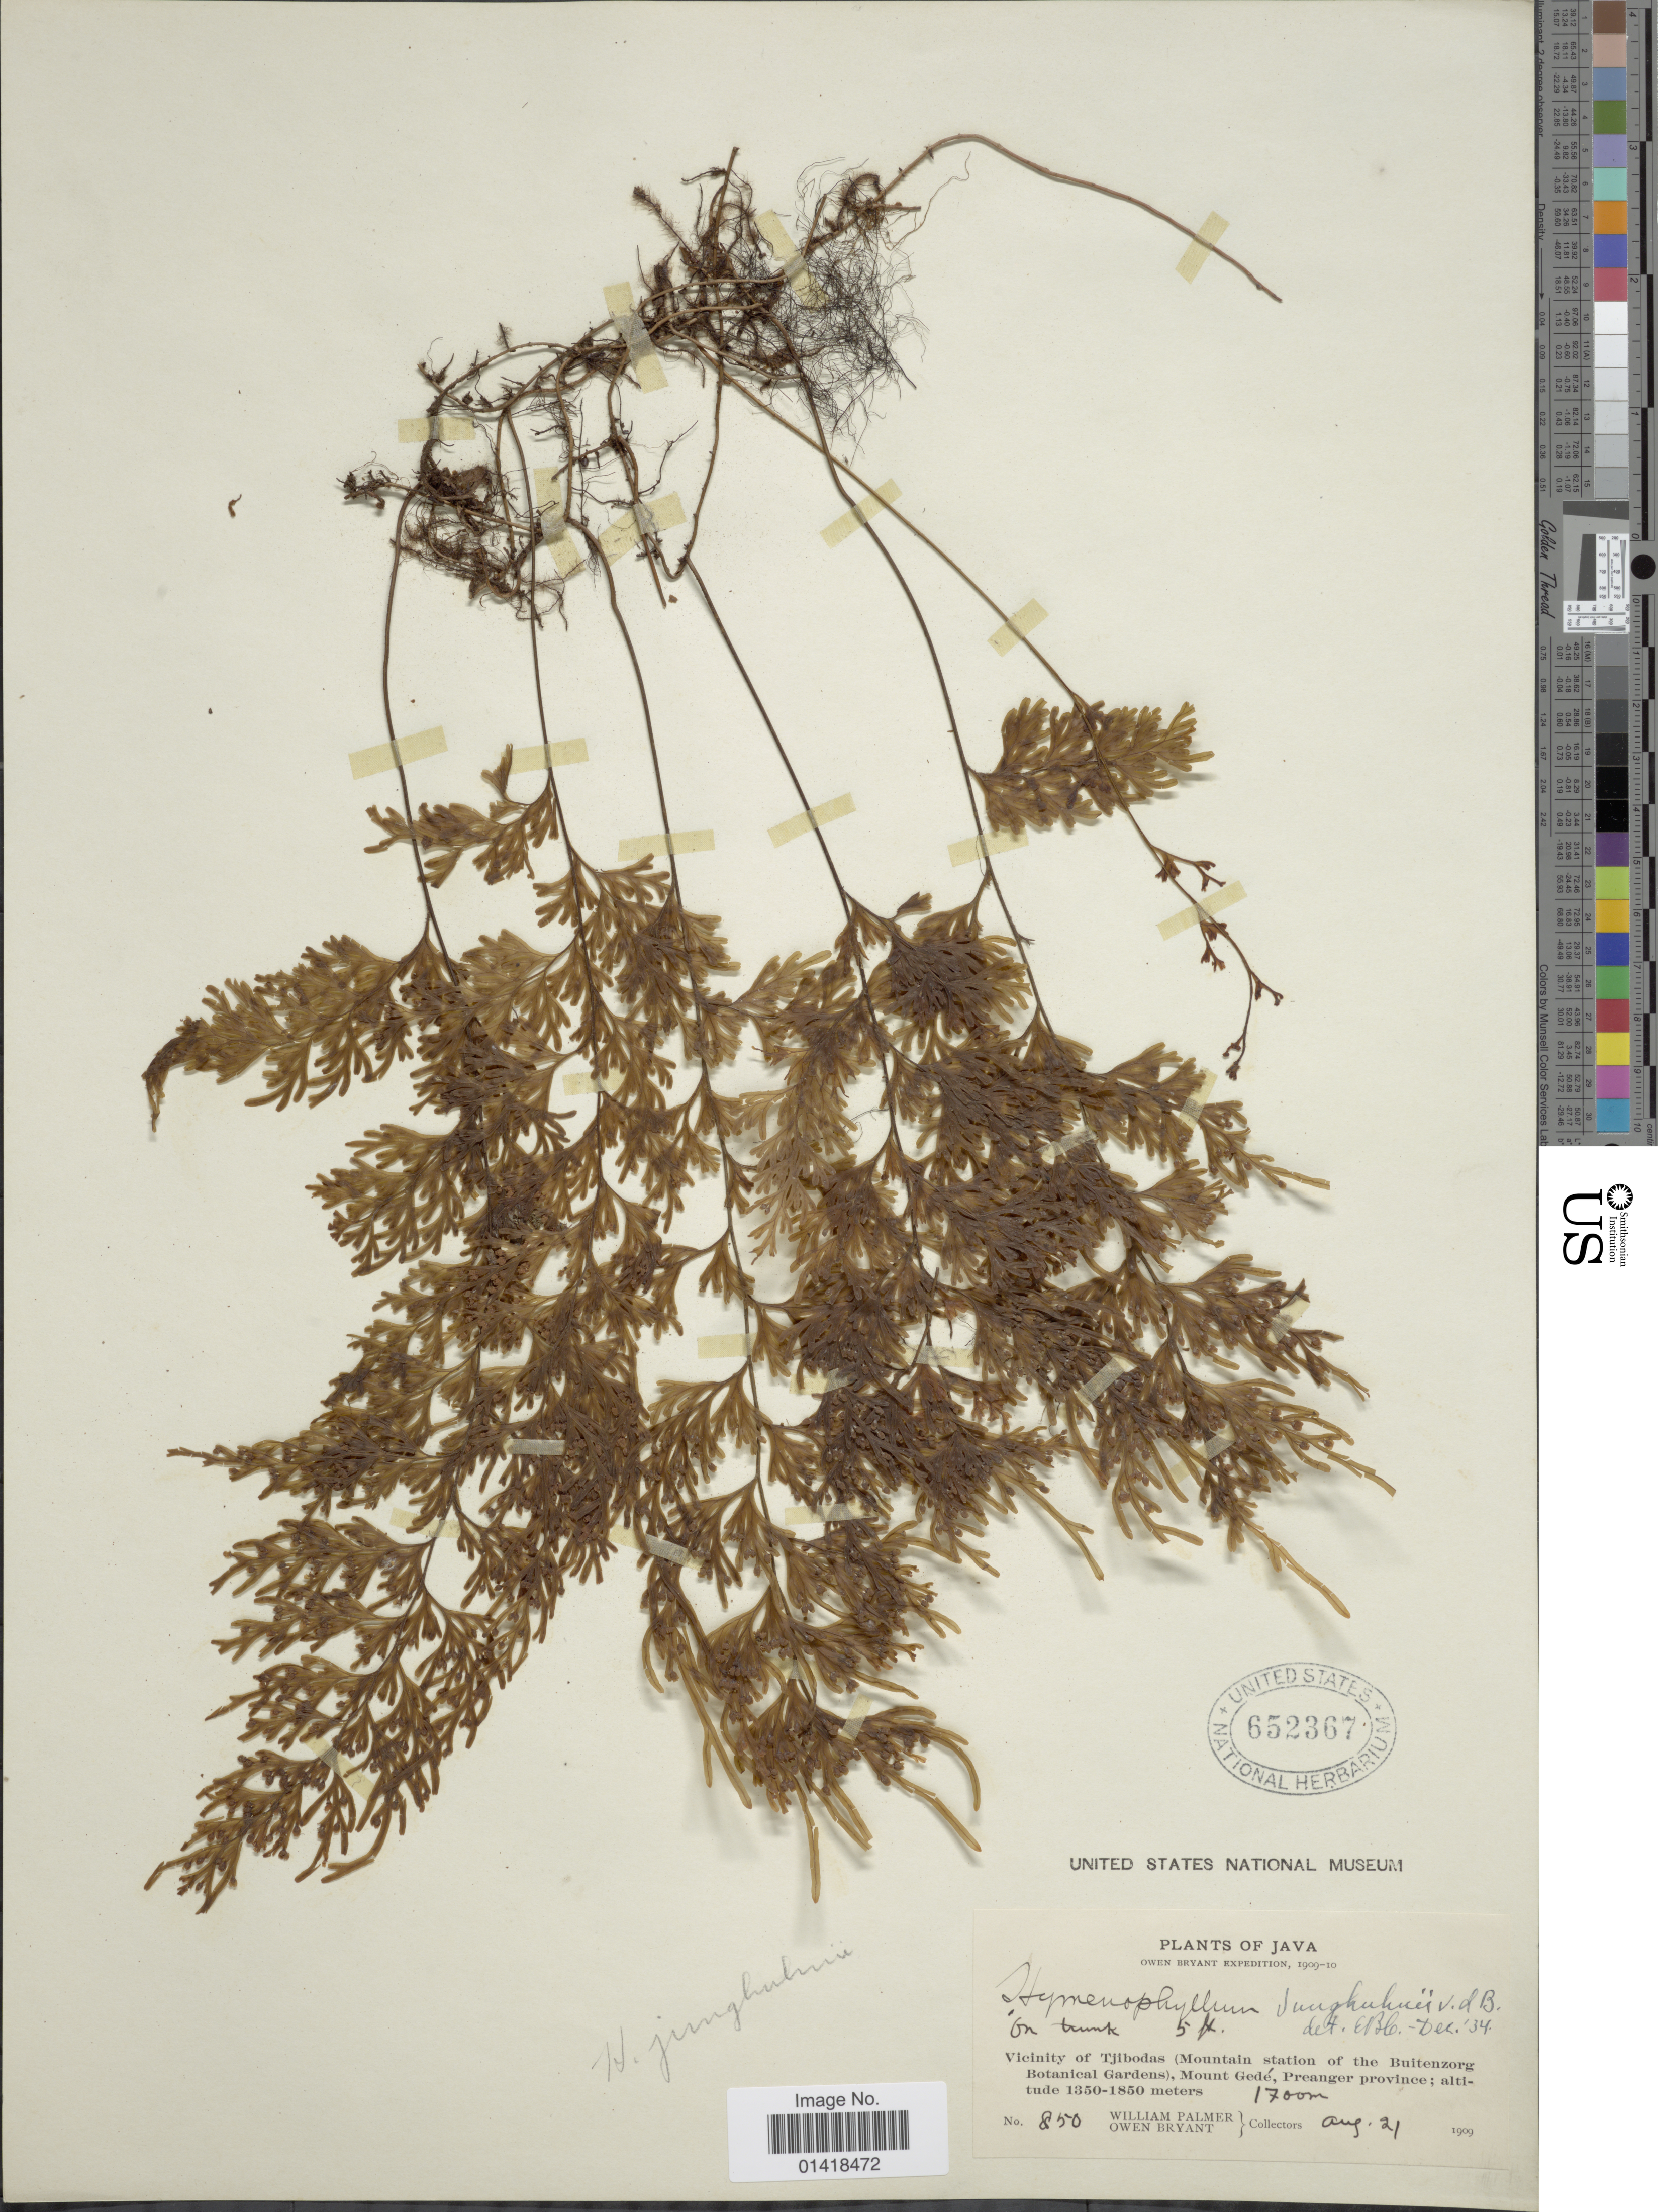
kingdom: Plantae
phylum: Tracheophyta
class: Polypodiopsida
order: Hymenophyllales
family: Hymenophyllaceae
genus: Hymenophyllum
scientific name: Hymenophyllum junghuhnii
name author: Bosch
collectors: W. Palmer & O. Bryant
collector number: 850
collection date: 1909-08-21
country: Indonesia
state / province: Java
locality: Vicinity of Tjibodas (Mountain station of the Buitenzorg Botanical Gardens), Mount Gede, Preanger province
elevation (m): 1700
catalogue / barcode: US 652367